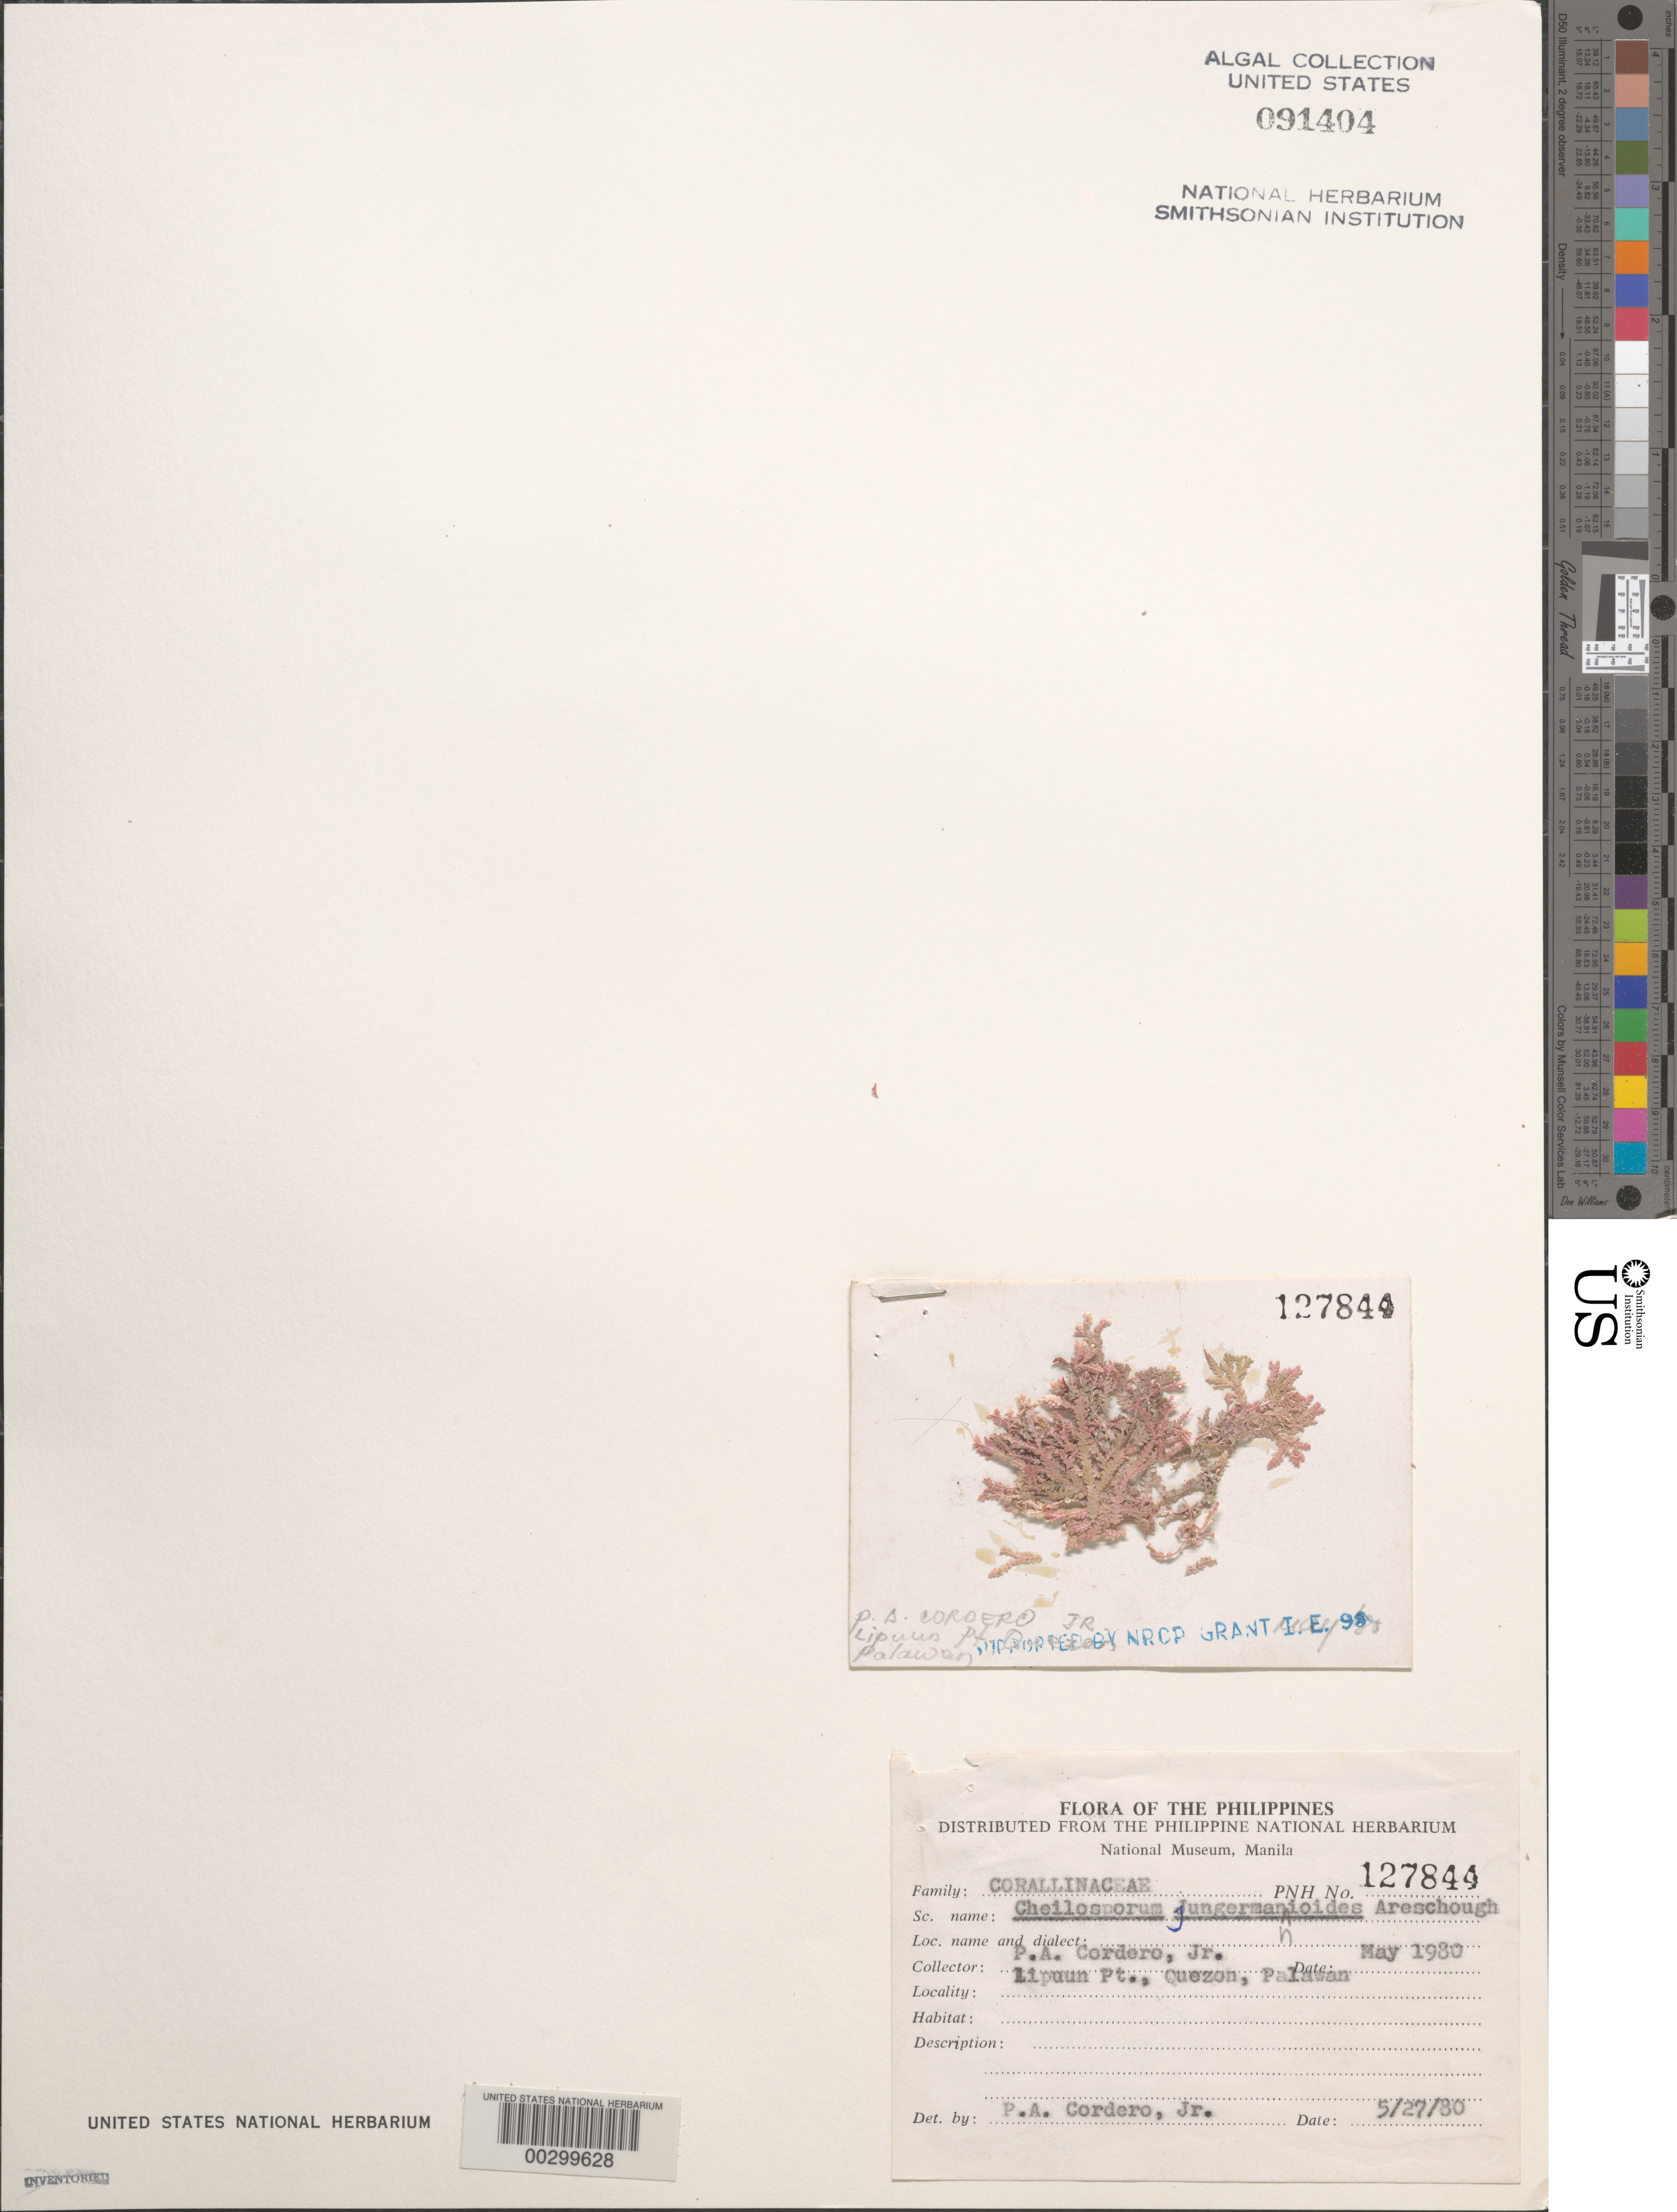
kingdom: Plantae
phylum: Rhodophyta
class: Florideophyceae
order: Corallinales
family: Corallinaceae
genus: Jania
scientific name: Jania acutiloba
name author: (Decne.) J.H. Kim et al.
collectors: P. A. Cordero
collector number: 127844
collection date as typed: May 1980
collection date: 1980-05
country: Philippines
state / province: Mimaropa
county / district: Palawan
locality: Lipuun point, quezon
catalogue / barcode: US 91404